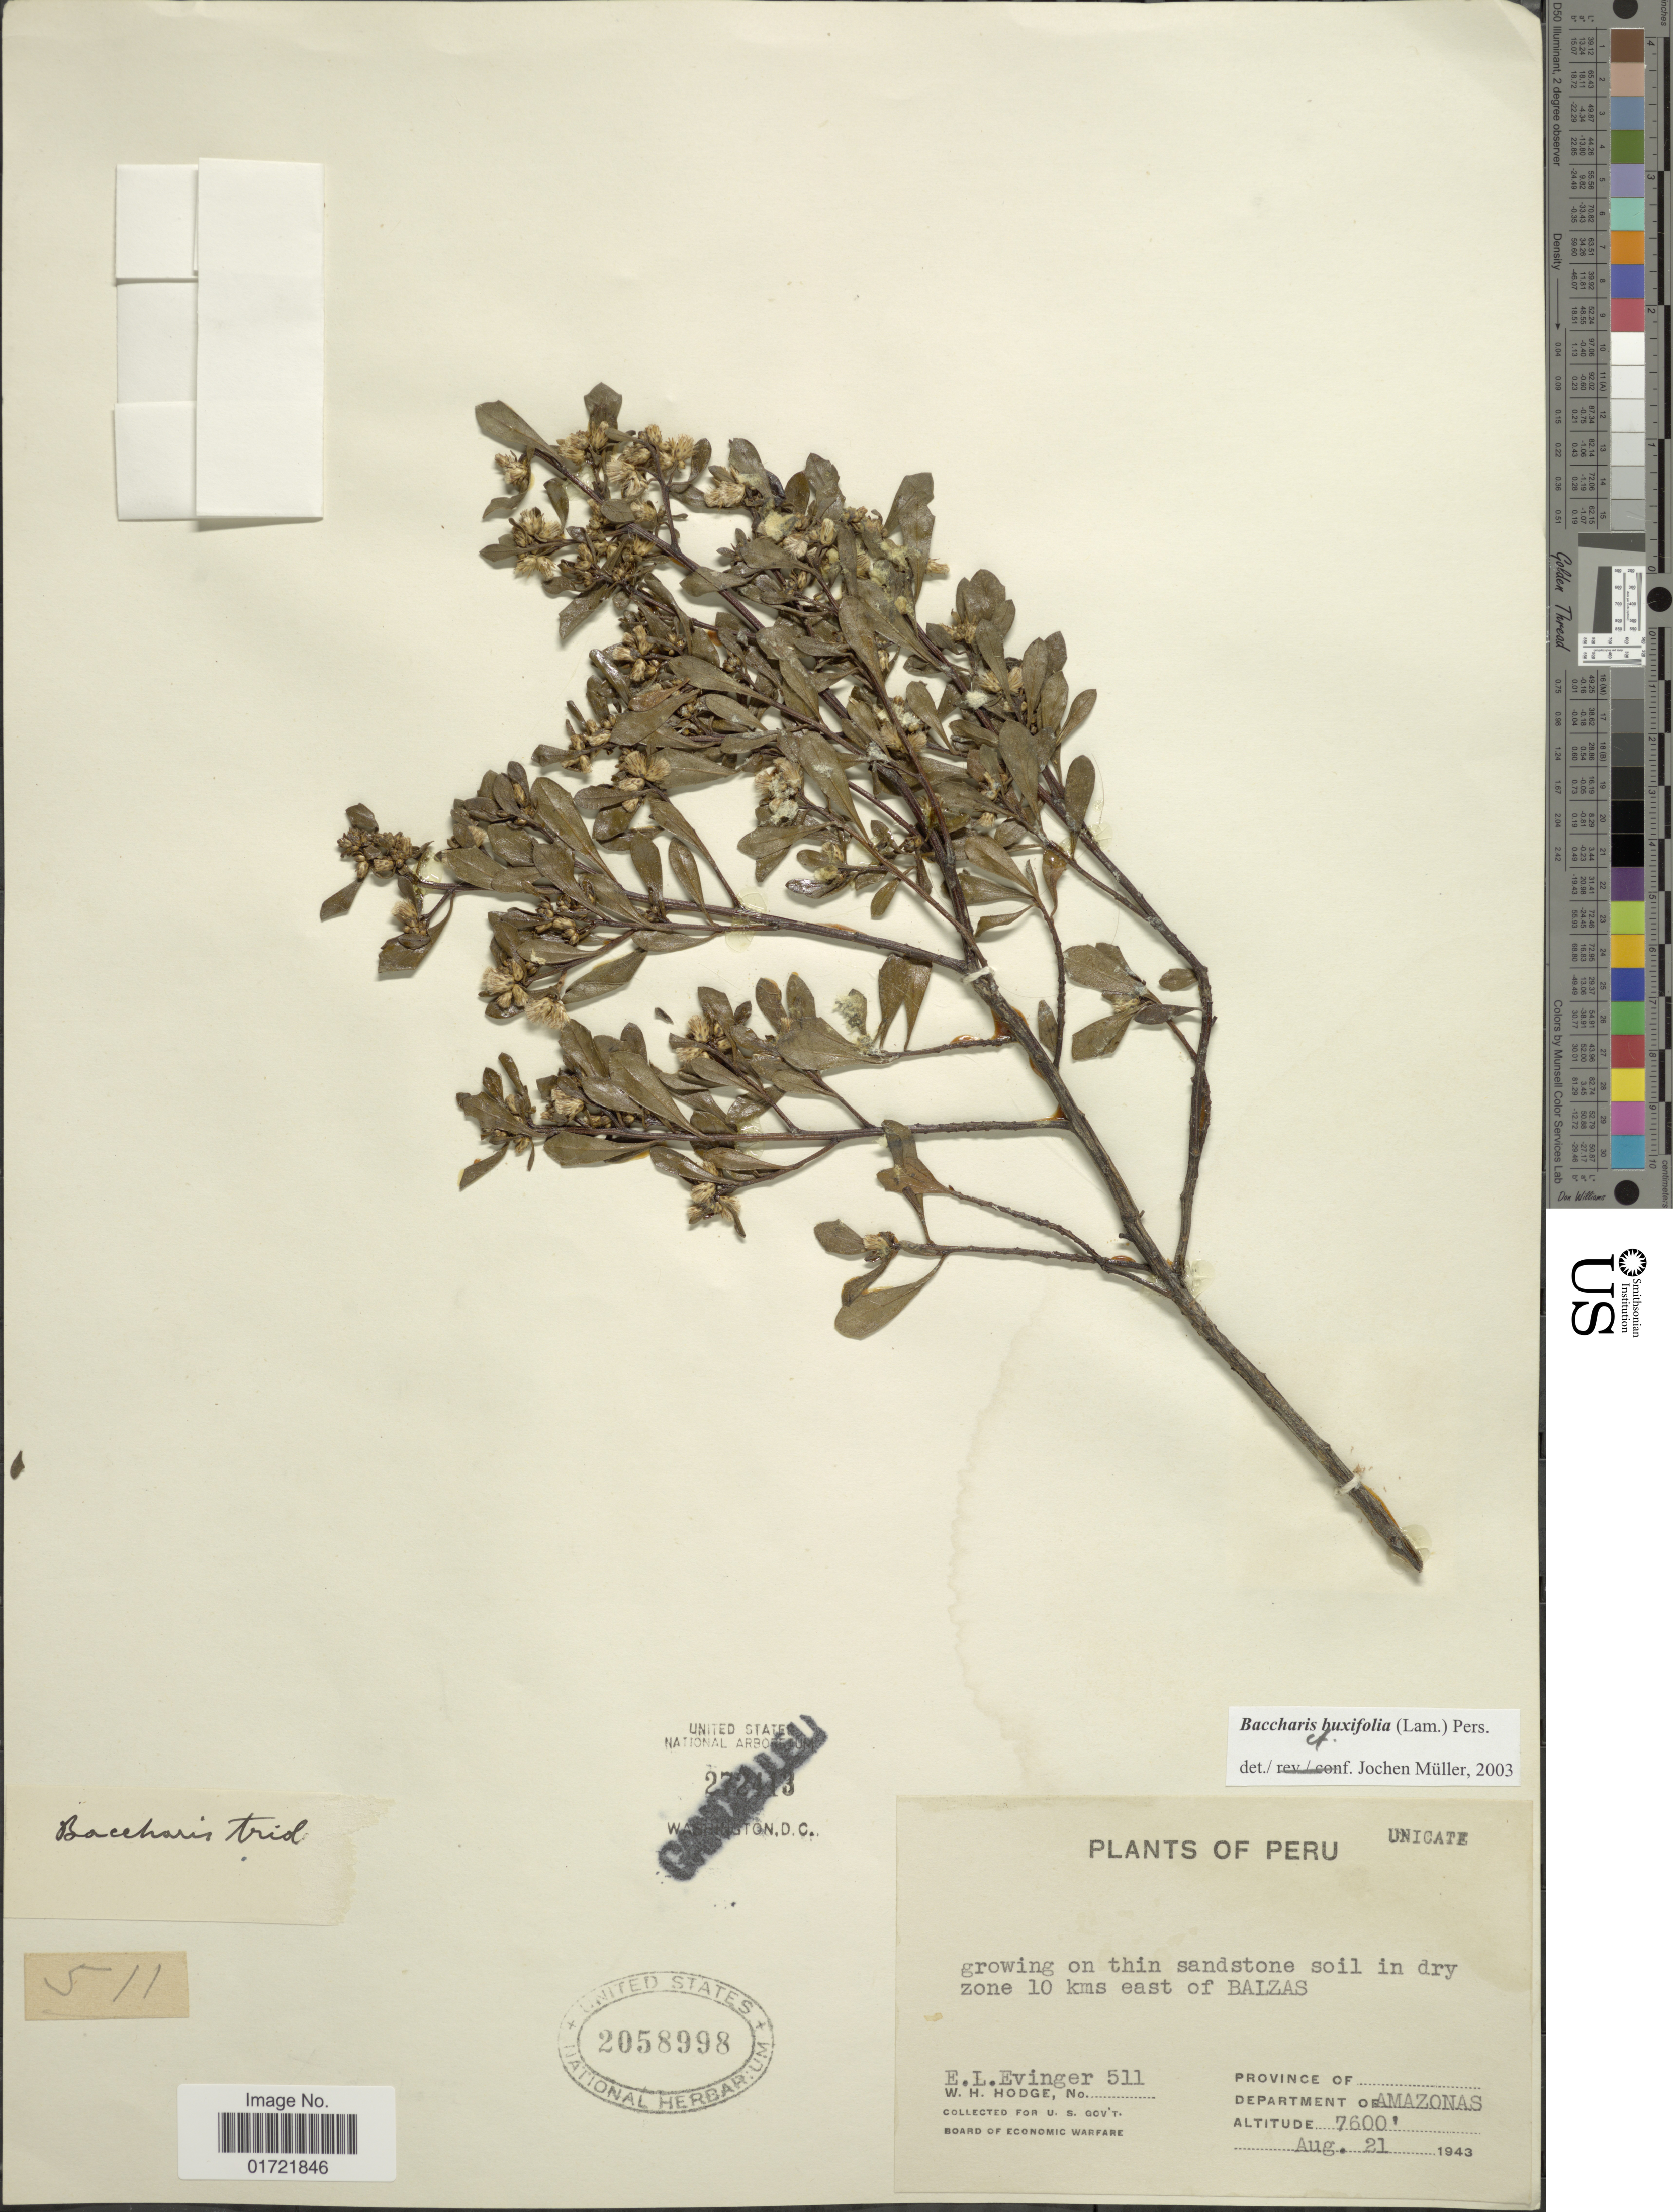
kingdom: Plantae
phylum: Tracheophyta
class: Magnoliopsida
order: Asterales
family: Asteraceae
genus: Baccharis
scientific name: Baccharis buxifolia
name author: (Lam.) Pers.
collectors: E. Evinger & W. Hodge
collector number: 511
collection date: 1943-08-21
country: Peru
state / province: Amazonas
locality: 10 kms east of Balzas.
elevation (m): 2316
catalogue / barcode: US 2058998